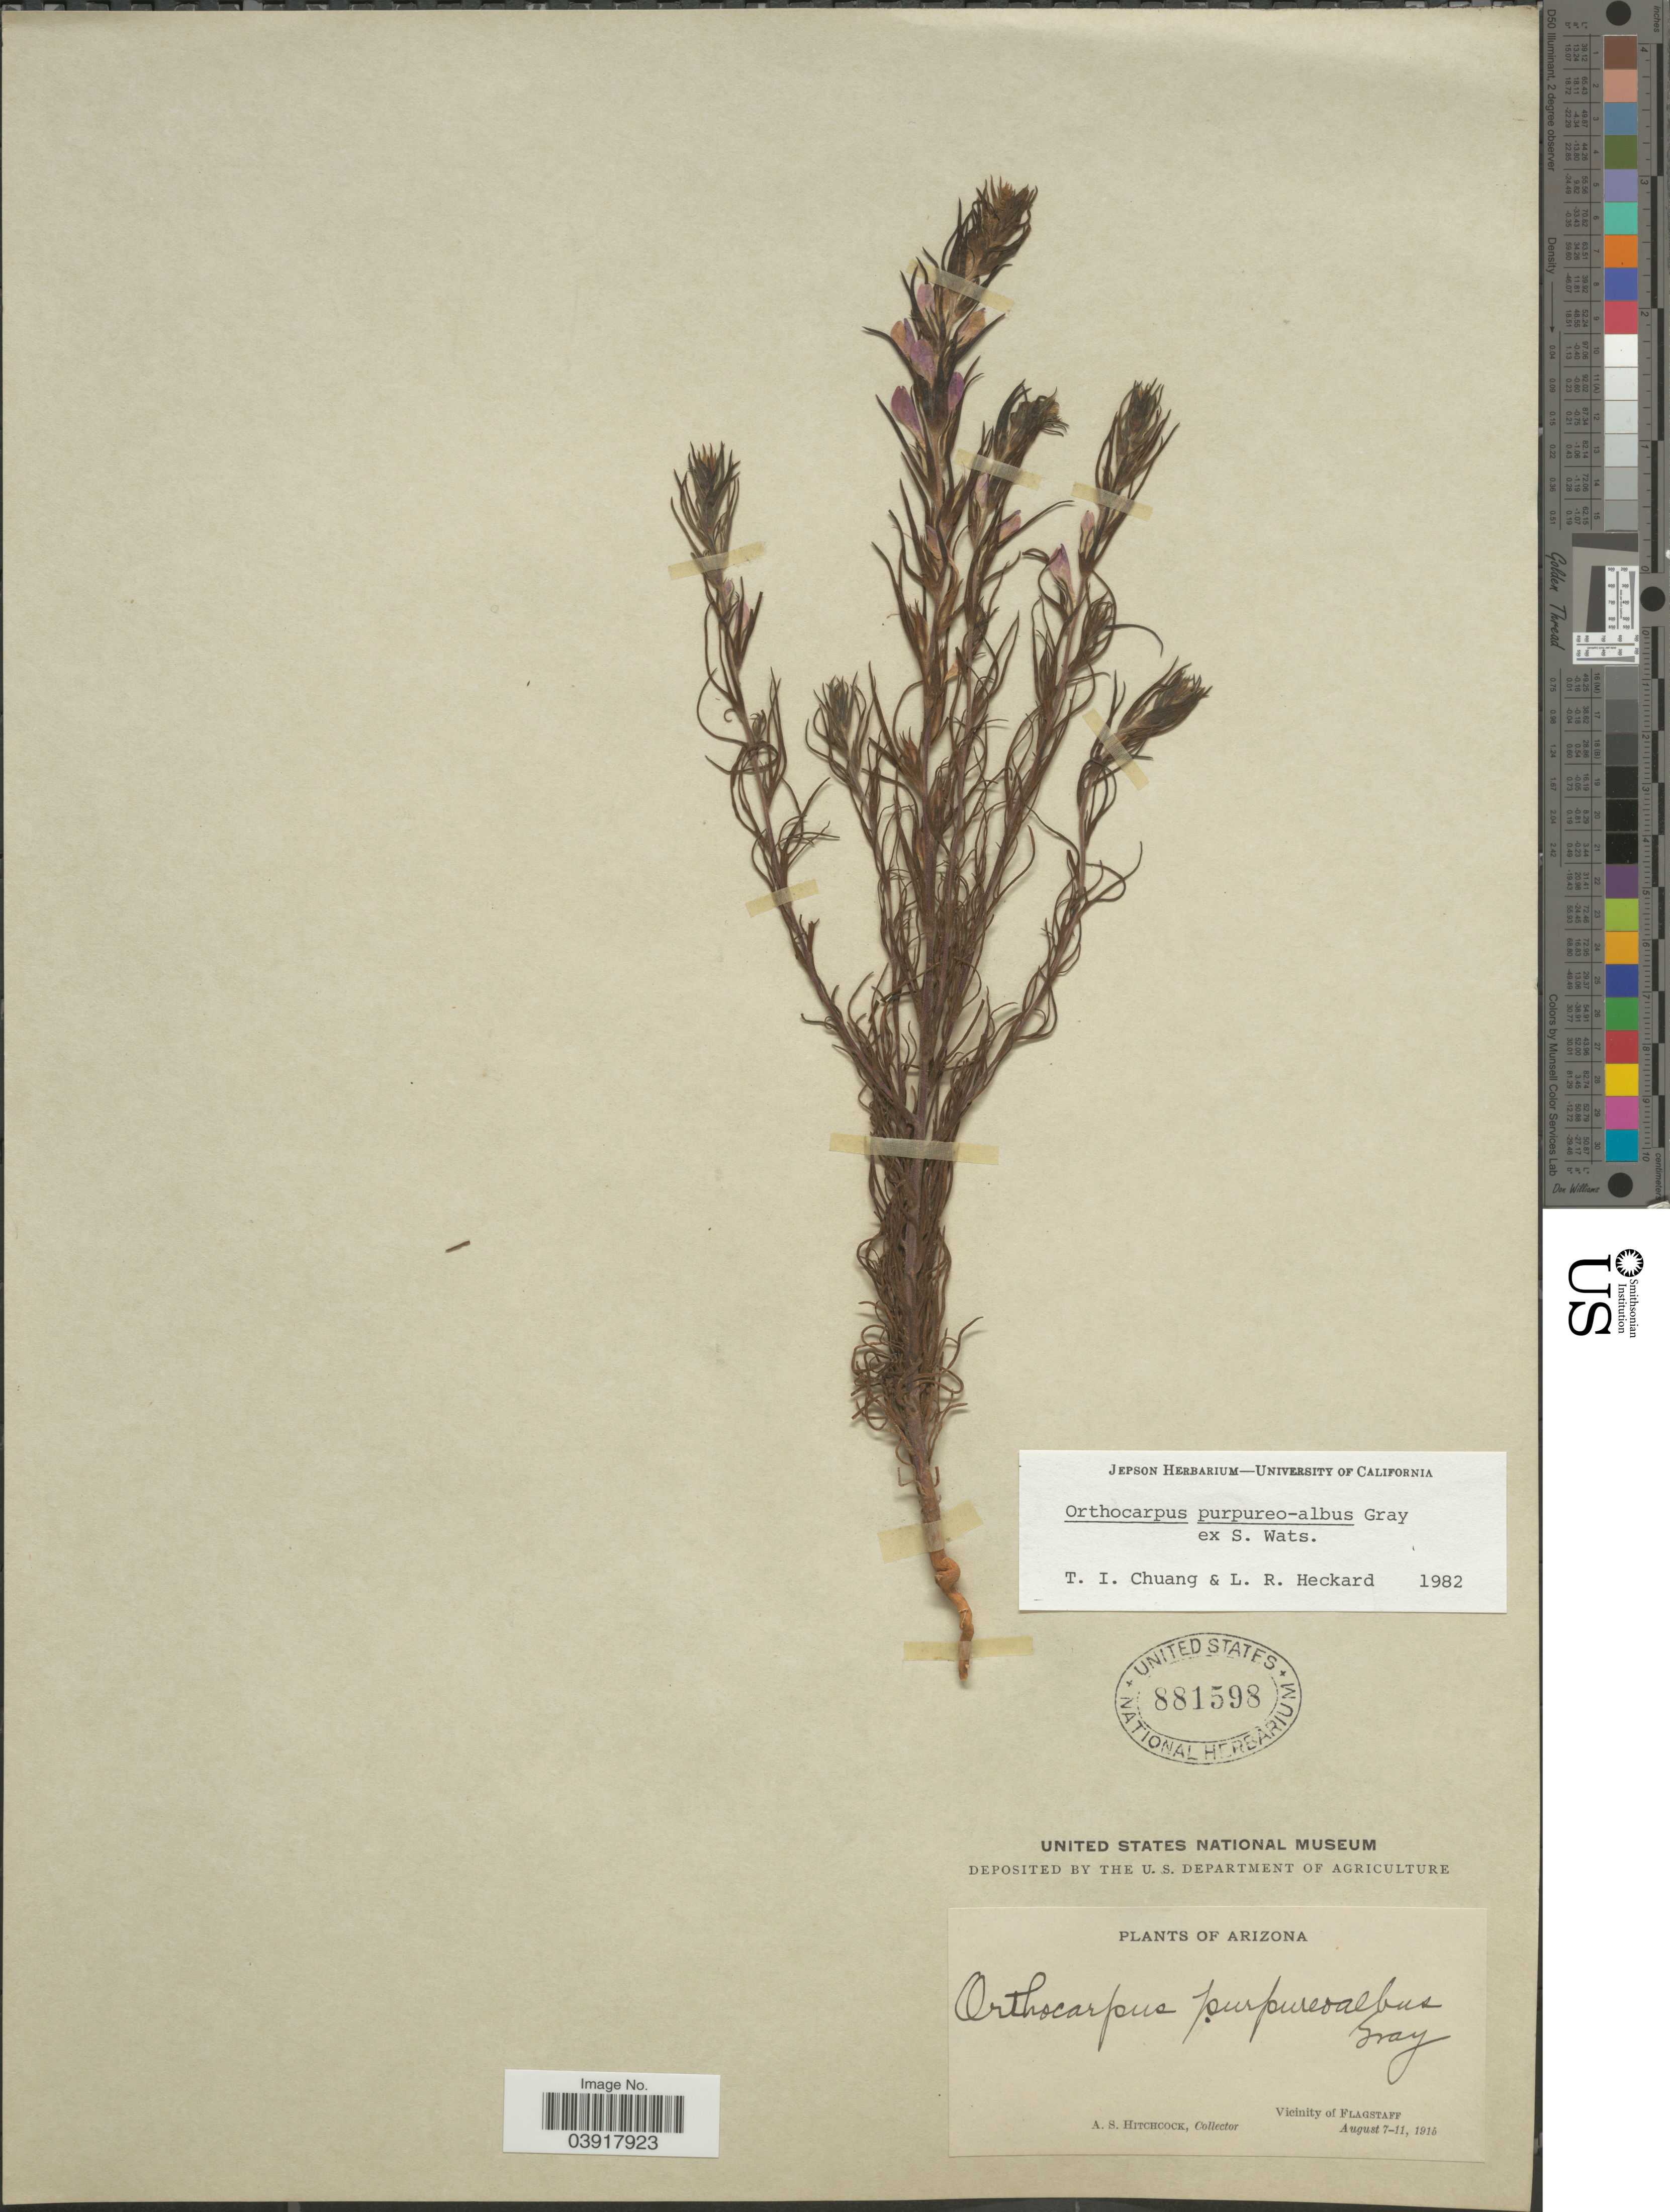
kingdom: Plantae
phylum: Tracheophyta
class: Magnoliopsida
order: Lamiales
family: Orobanchaceae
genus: Orthocarpus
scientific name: Orthocarpus purpureo-albus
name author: A. Gray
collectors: A. S. Hitchcock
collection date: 1915-08-07/1915-08-11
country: United States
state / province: Arizona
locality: Vicinity of Flagstaff.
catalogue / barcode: US 881598